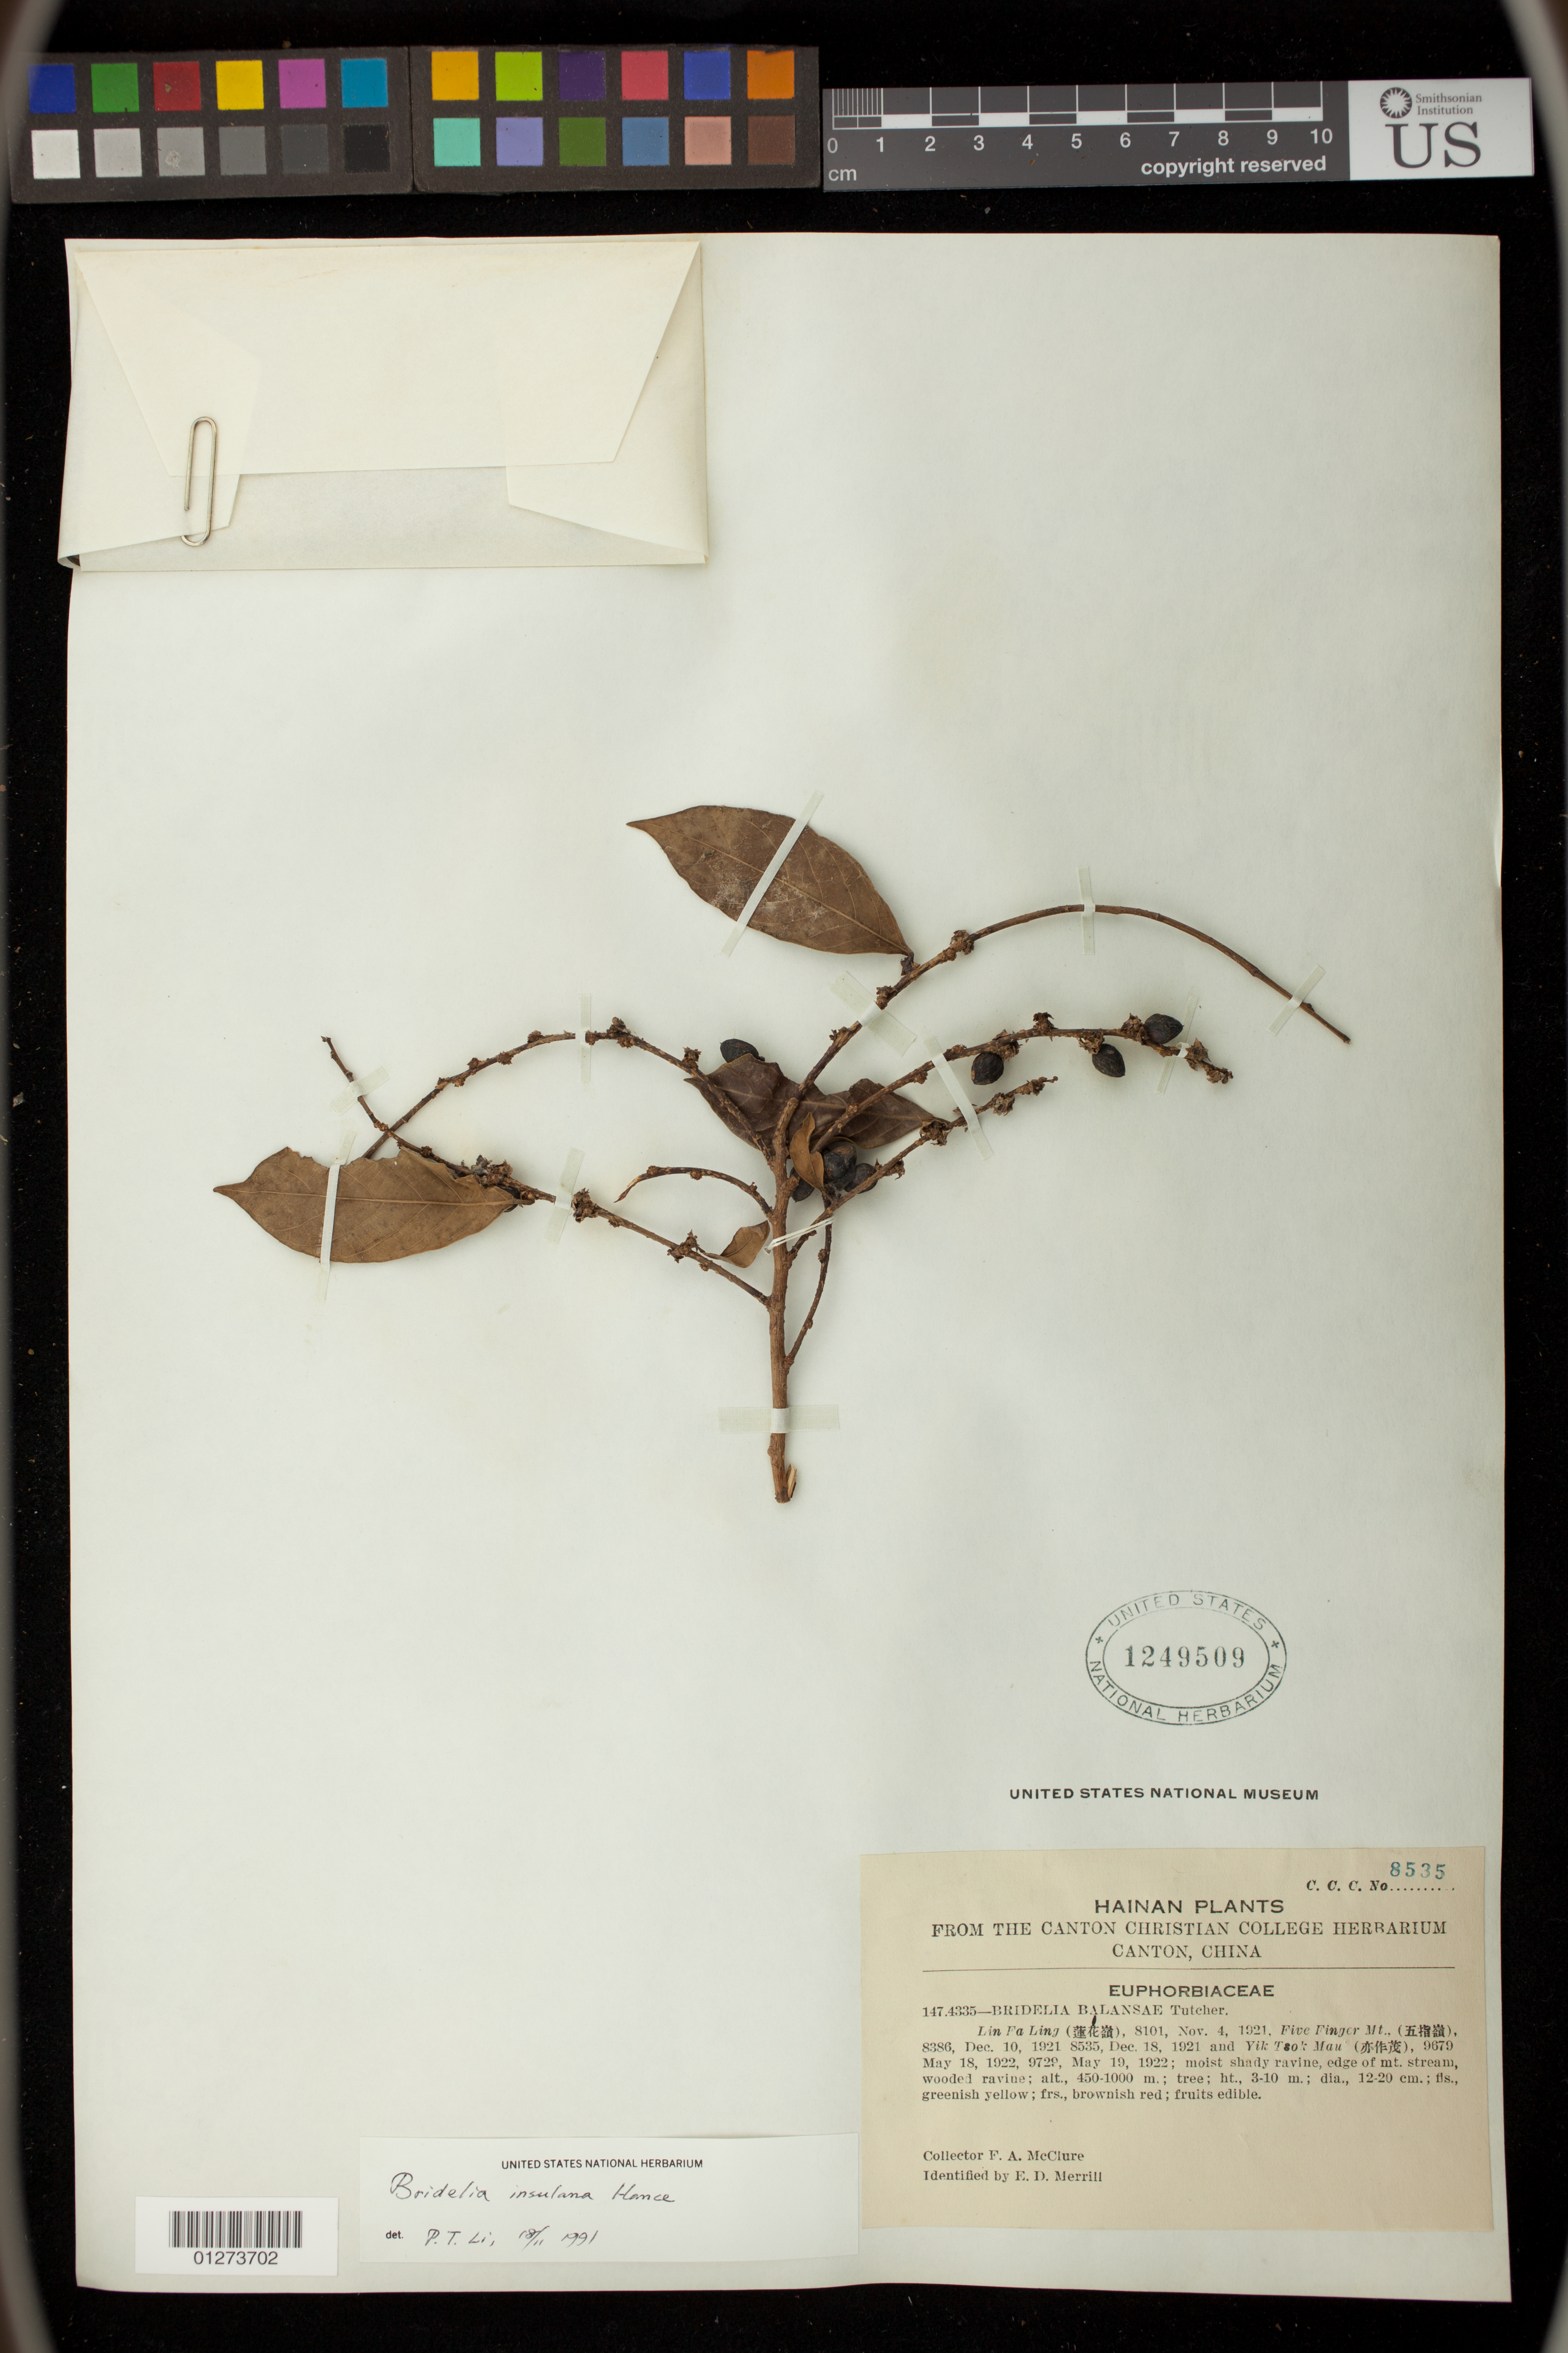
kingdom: Plantae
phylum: Tracheophyta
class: Magnoliopsida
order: Malpighiales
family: Phyllanthaceae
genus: Bridelia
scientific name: Bridelia balansae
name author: Tutcher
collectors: F. A. McClure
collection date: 1921-12-18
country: China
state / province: Hainan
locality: Five Finger Mt.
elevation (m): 450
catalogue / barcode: US 1249509